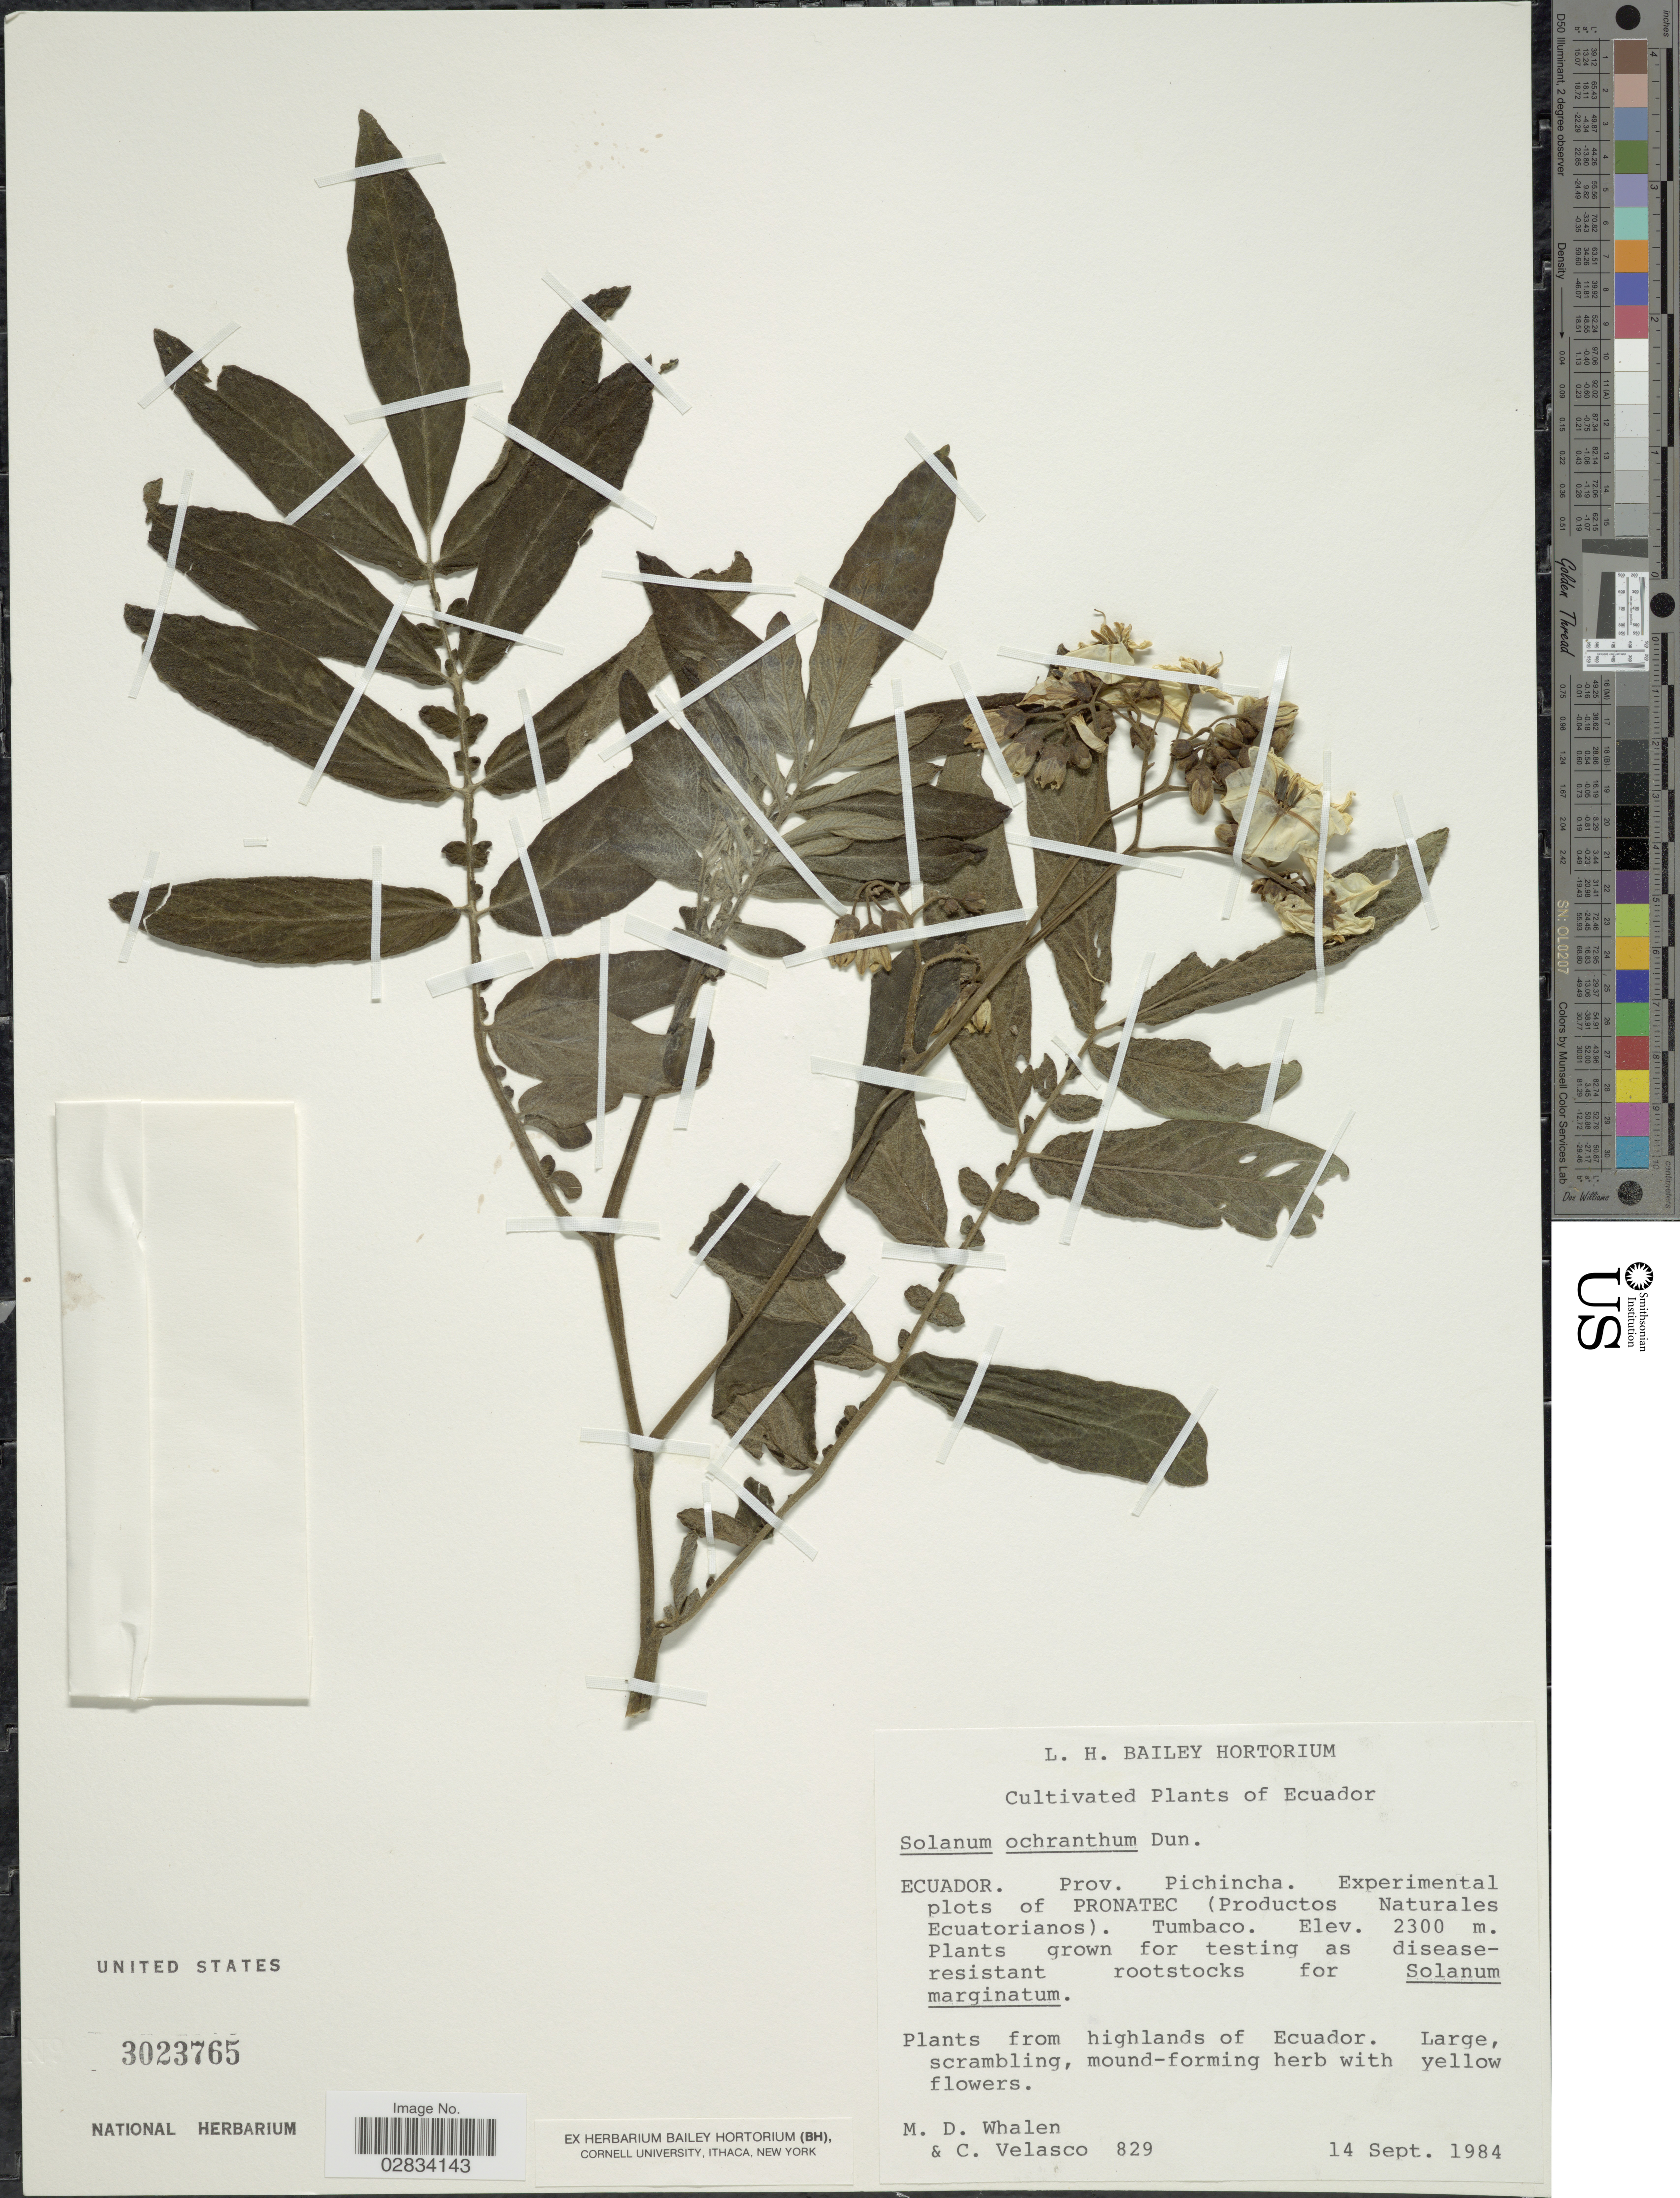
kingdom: Plantae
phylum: Tracheophyta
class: Magnoliopsida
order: Solanales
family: Solanaceae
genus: Solanum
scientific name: Solanum ochranthum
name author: Dunal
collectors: M. Whalen & C. Velasco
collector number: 829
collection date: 1984-09-14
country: Ecuador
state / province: Pichincha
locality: Experimental plots of Pronatec (Productos Naturales Ecuatorianos), Tumbaco.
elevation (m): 2300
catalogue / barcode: US 3023765